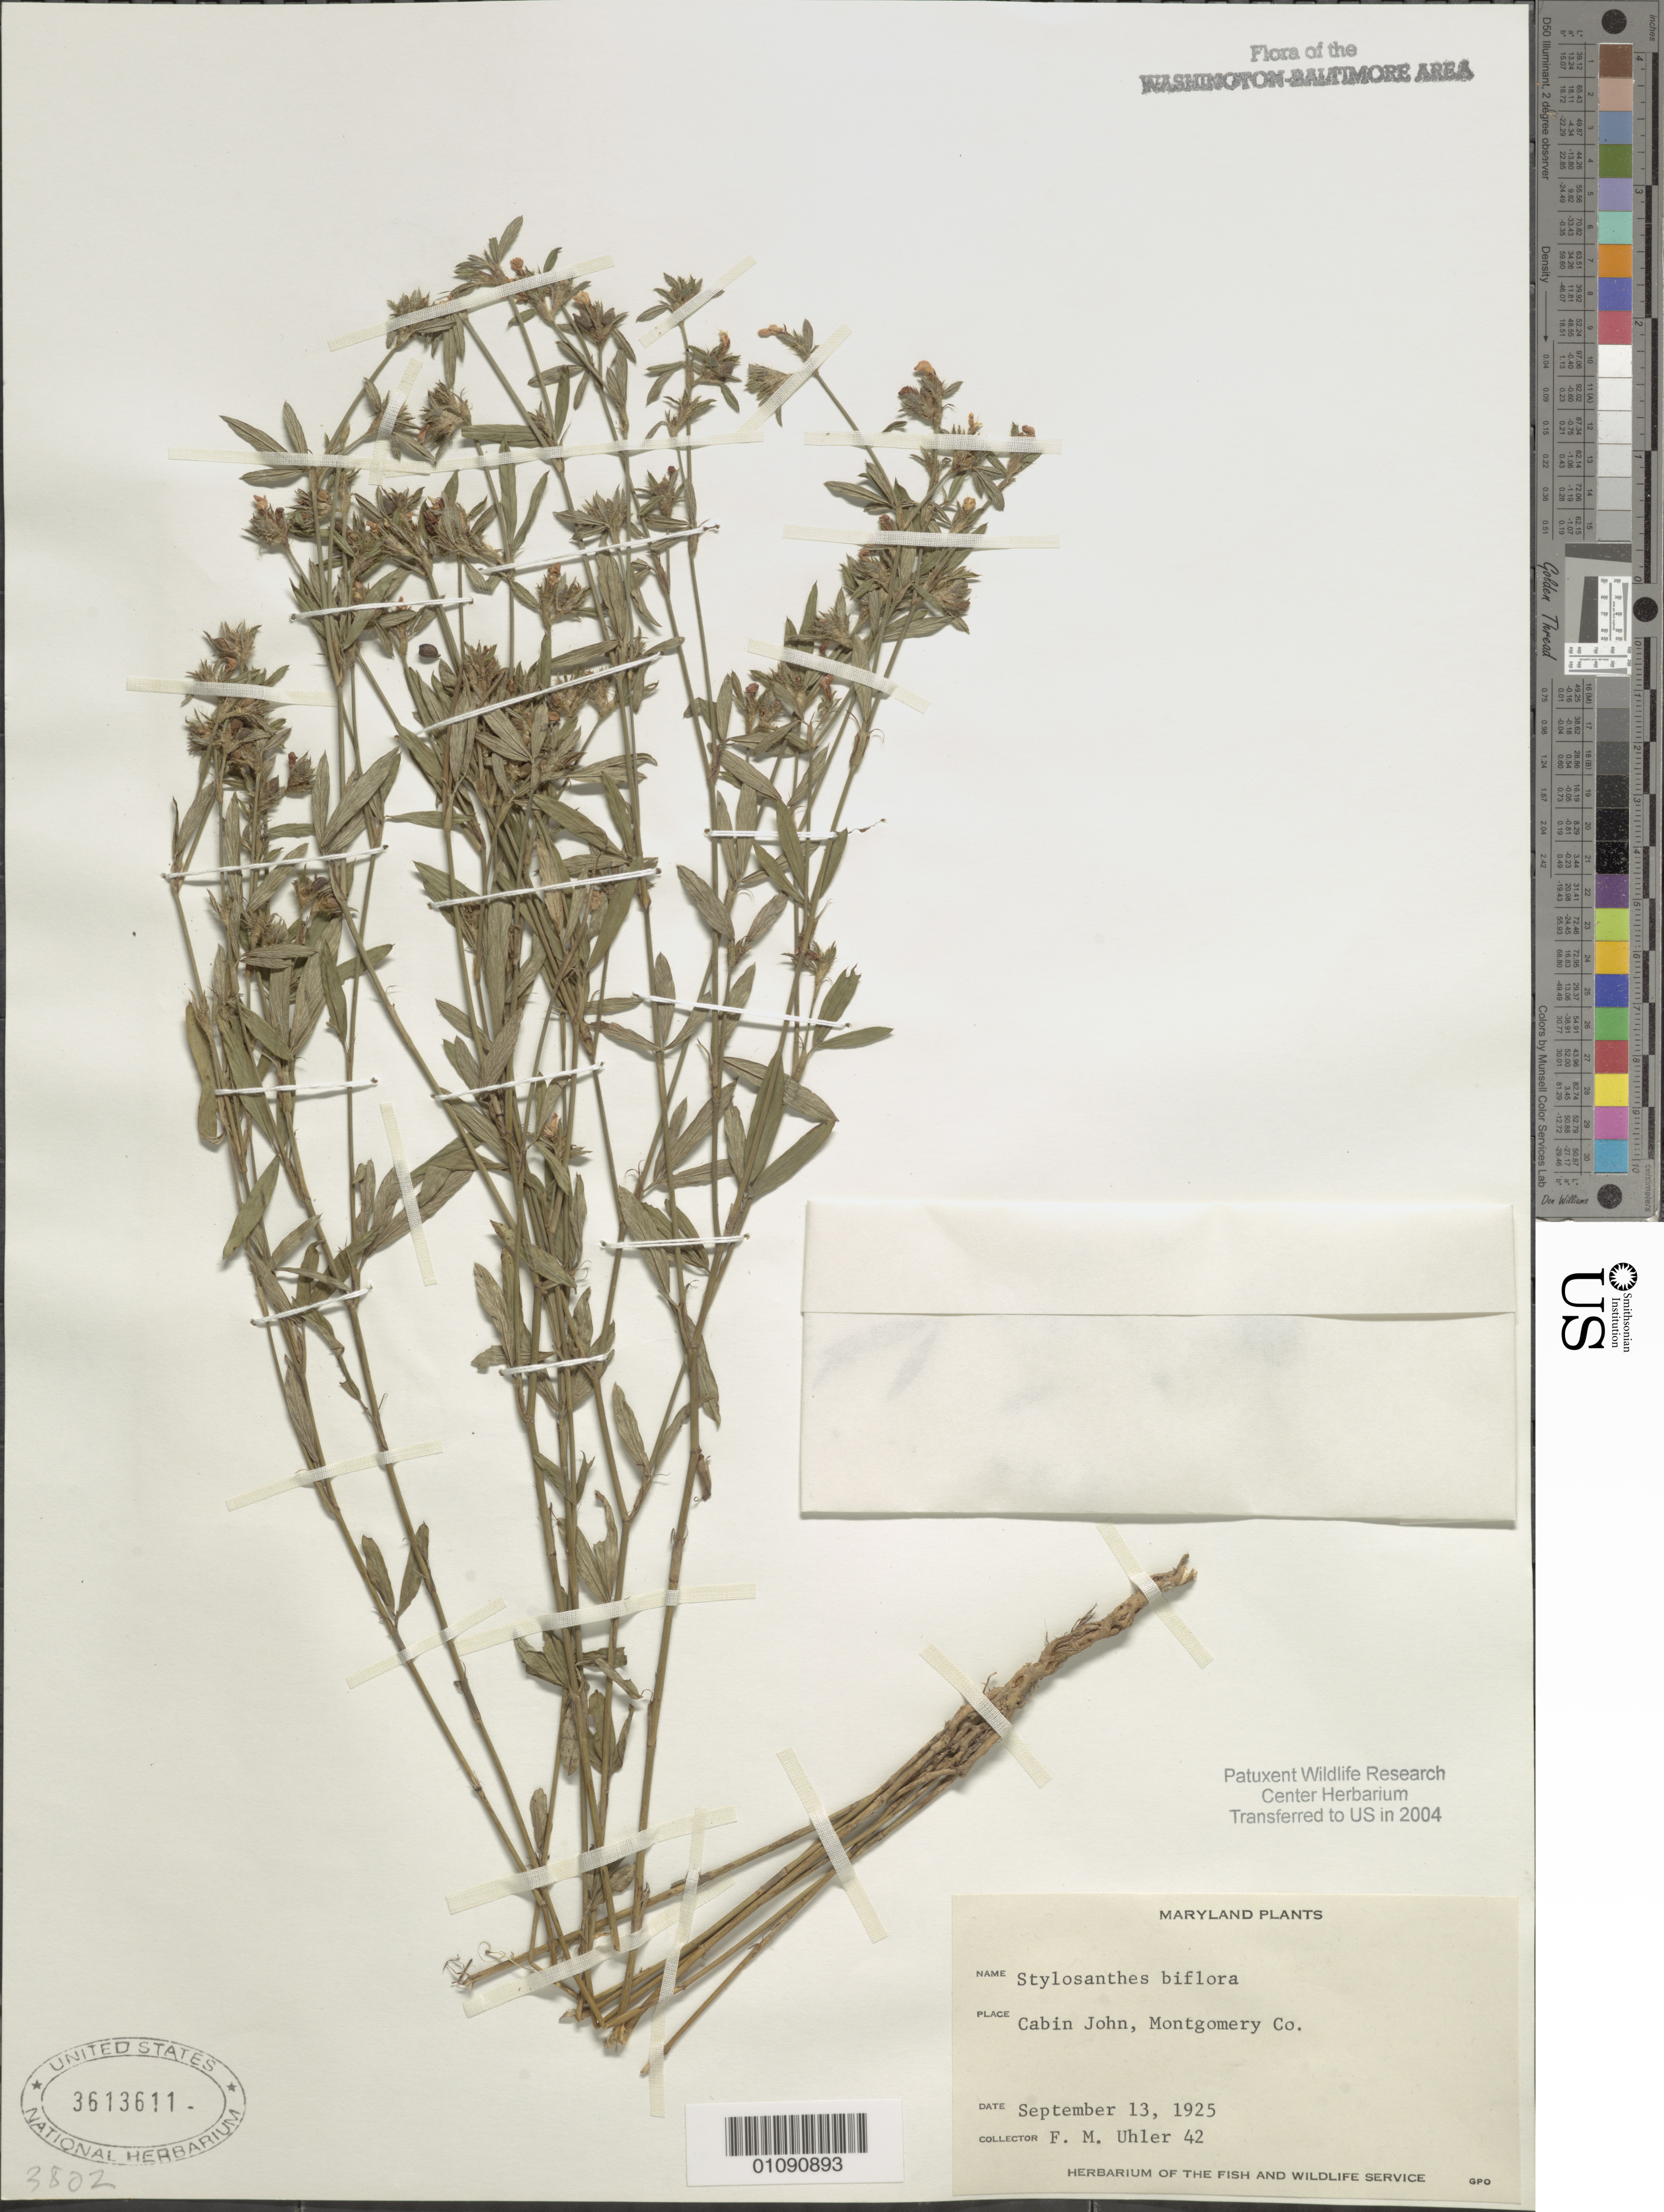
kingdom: Plantae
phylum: Tracheophyta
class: Magnoliopsida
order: Fabales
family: Fabaceae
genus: Stylosanthes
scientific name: Stylosanthes biflora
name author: (L.) Britton et al.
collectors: F. M. Uhler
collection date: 1925-09-13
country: United States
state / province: Maryland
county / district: Montgomery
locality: Cabin John.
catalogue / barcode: US 3613611